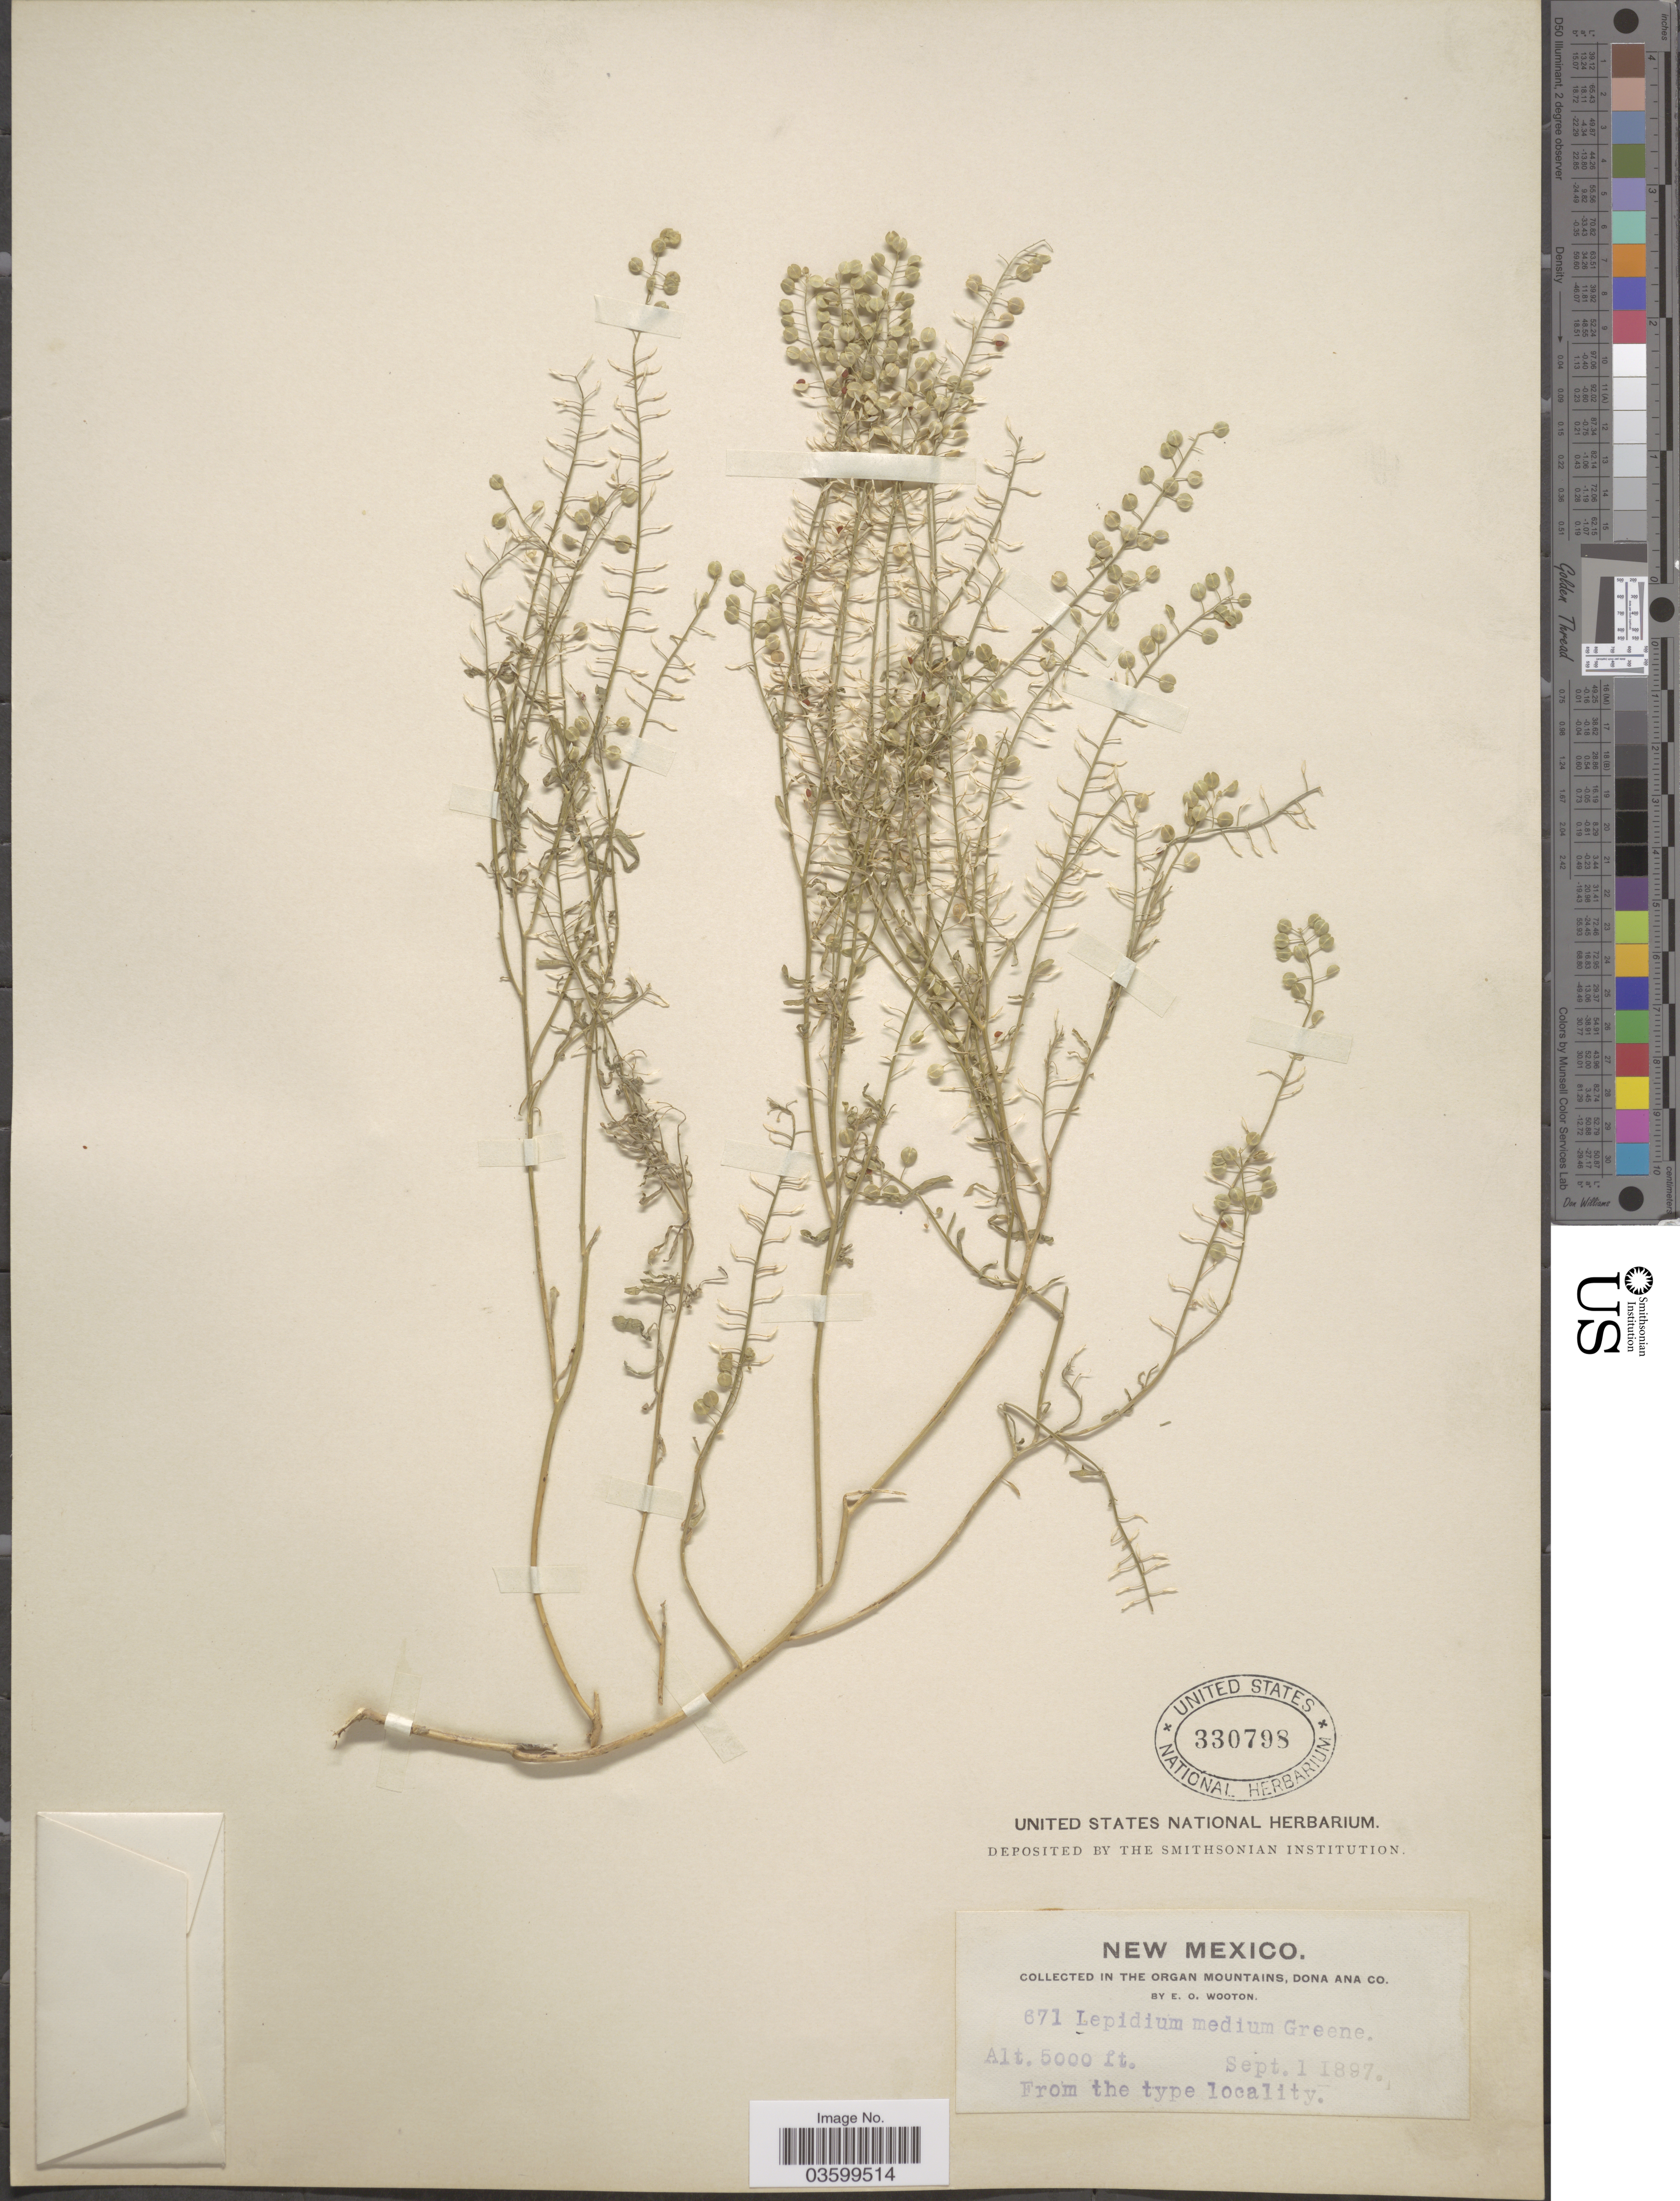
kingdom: Plantae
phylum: Tracheophyta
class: Magnoliopsida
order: Brassicales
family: Brassicaceae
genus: Lepidium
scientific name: Lepidium virginicum var. medium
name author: (Greene) C.L. Hitchc.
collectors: E. O. Wooton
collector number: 671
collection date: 1897-09-01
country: United States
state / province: New Mexico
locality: The Organ Mountains, Dona Ana Co.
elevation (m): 1524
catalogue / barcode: US 330798